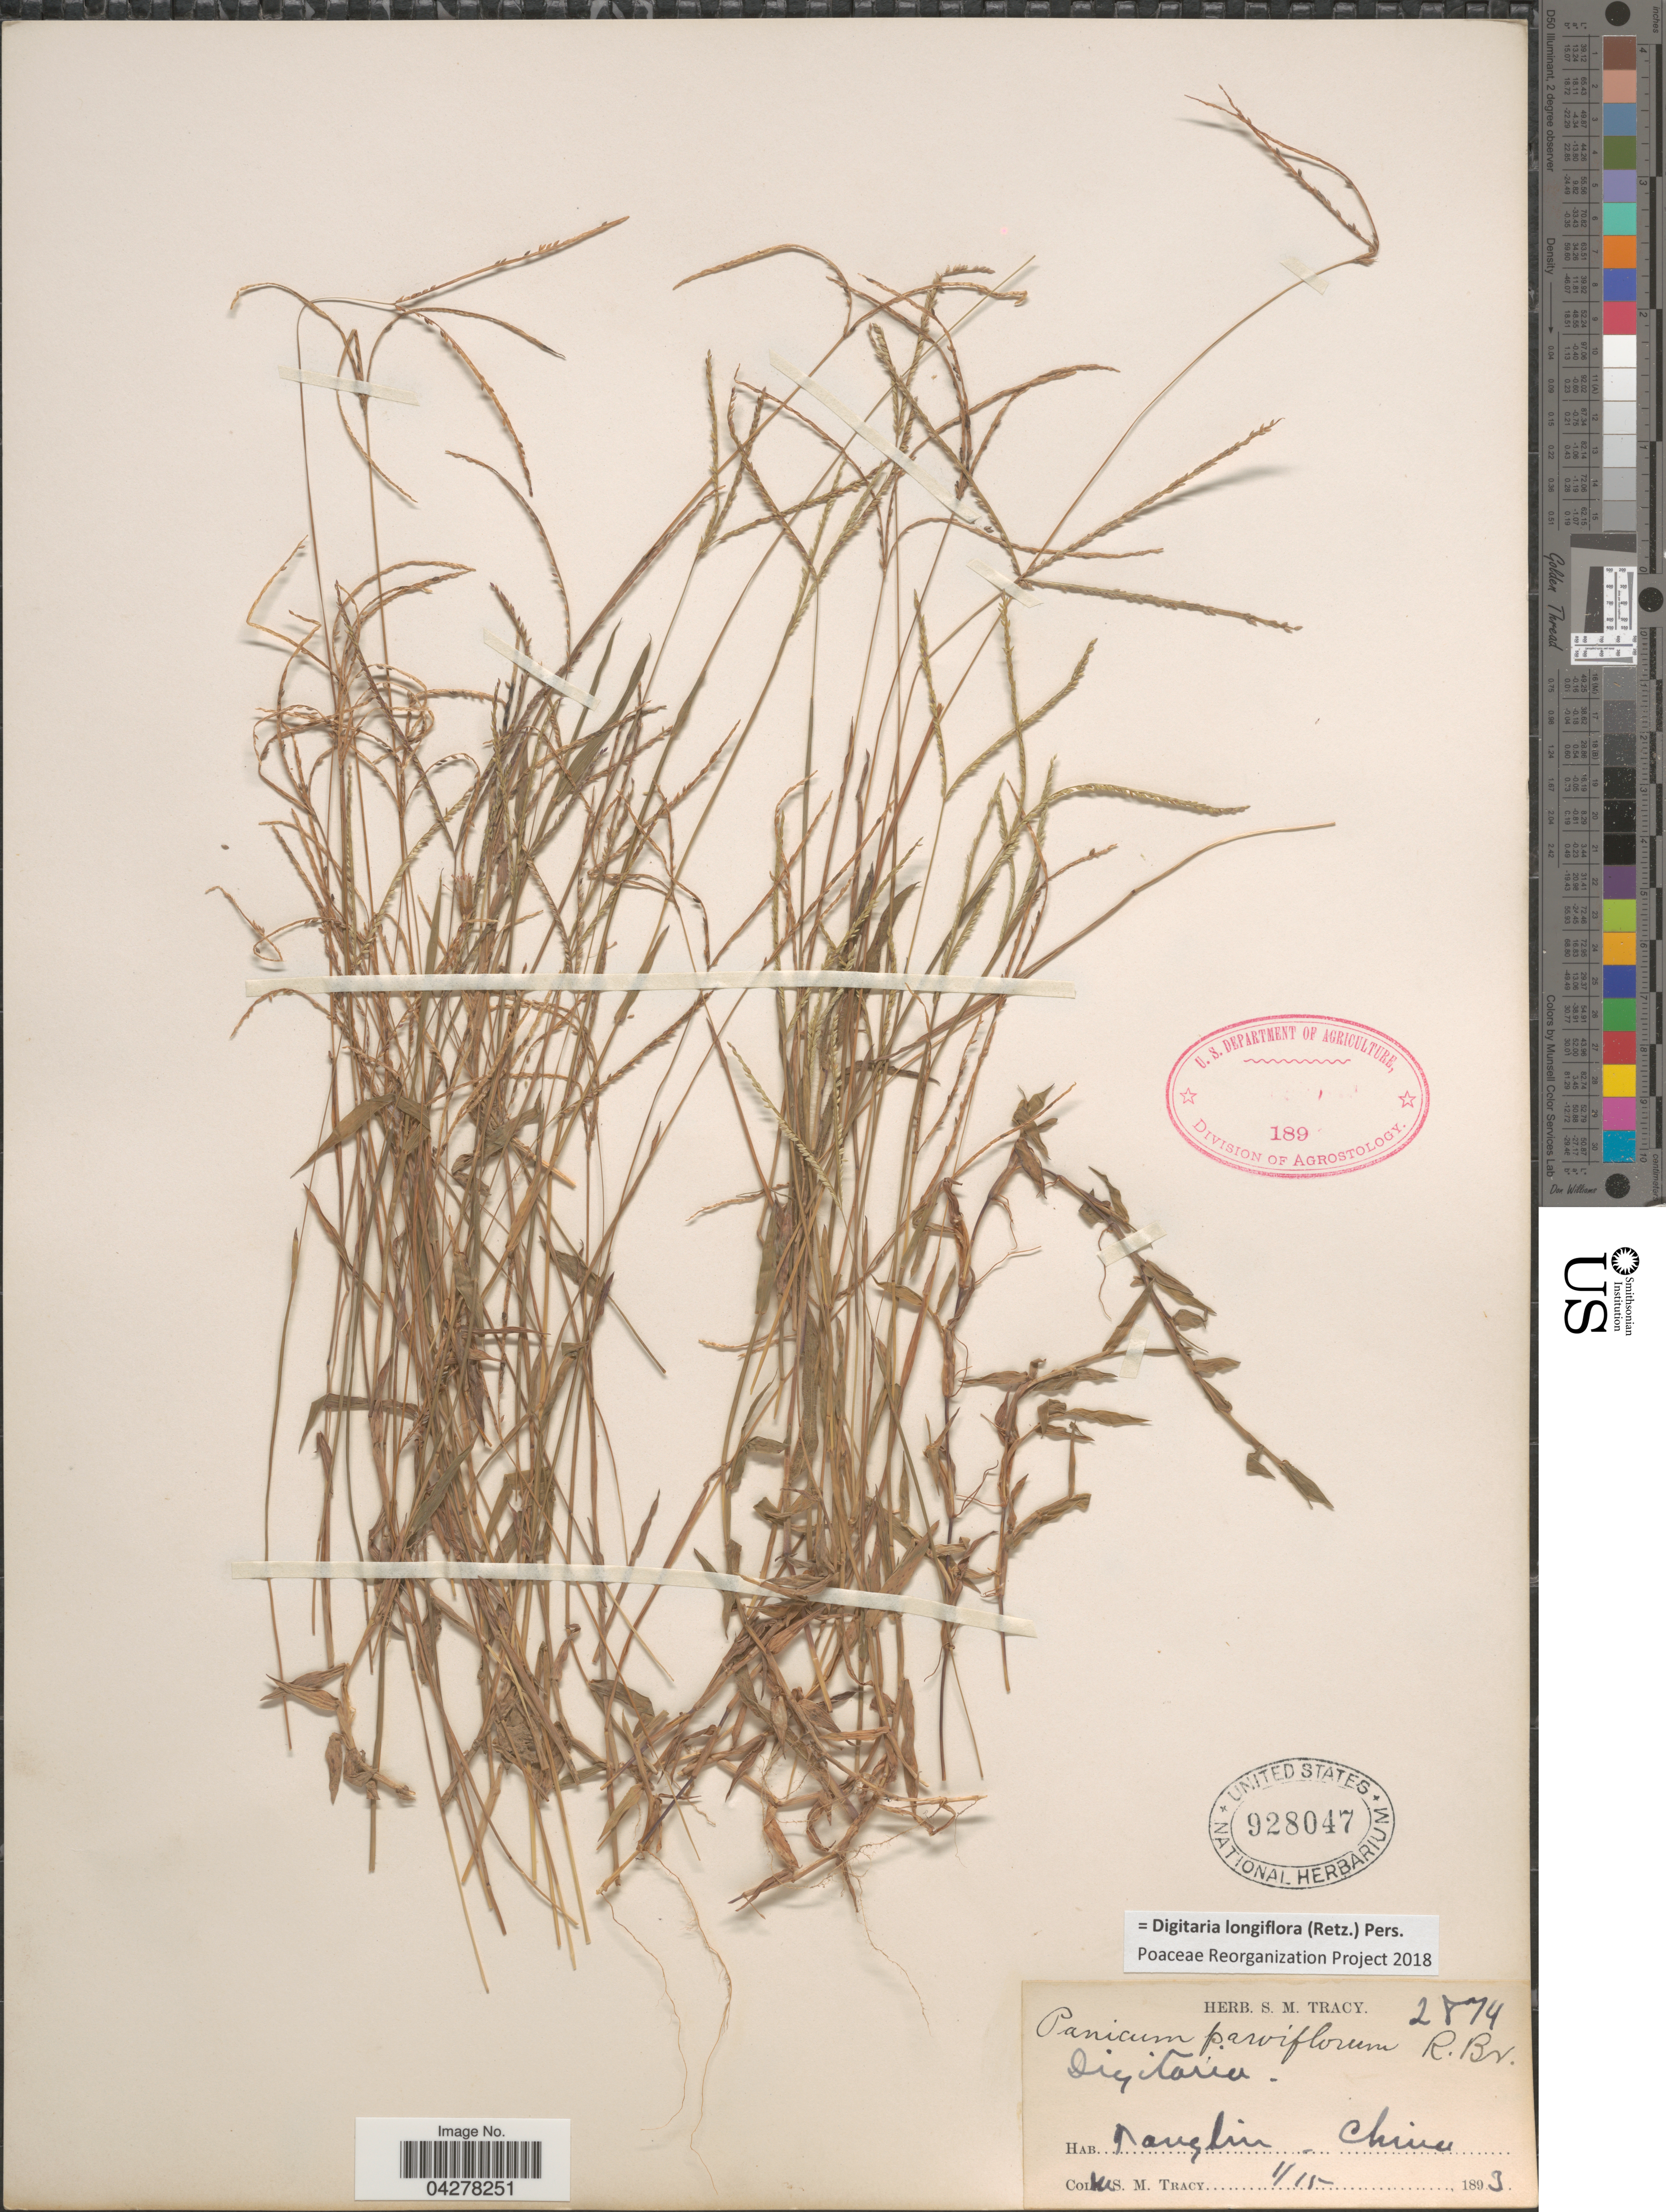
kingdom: Plantae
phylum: Tracheophyta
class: Liliopsida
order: Poales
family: Poaceae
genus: Digitaria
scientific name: Digitaria longiflora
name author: (Retz.) Pers.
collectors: S. M. Tracy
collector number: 2874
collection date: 1893-01-15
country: China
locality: Tanghin. [interpreted]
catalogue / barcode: US 928047